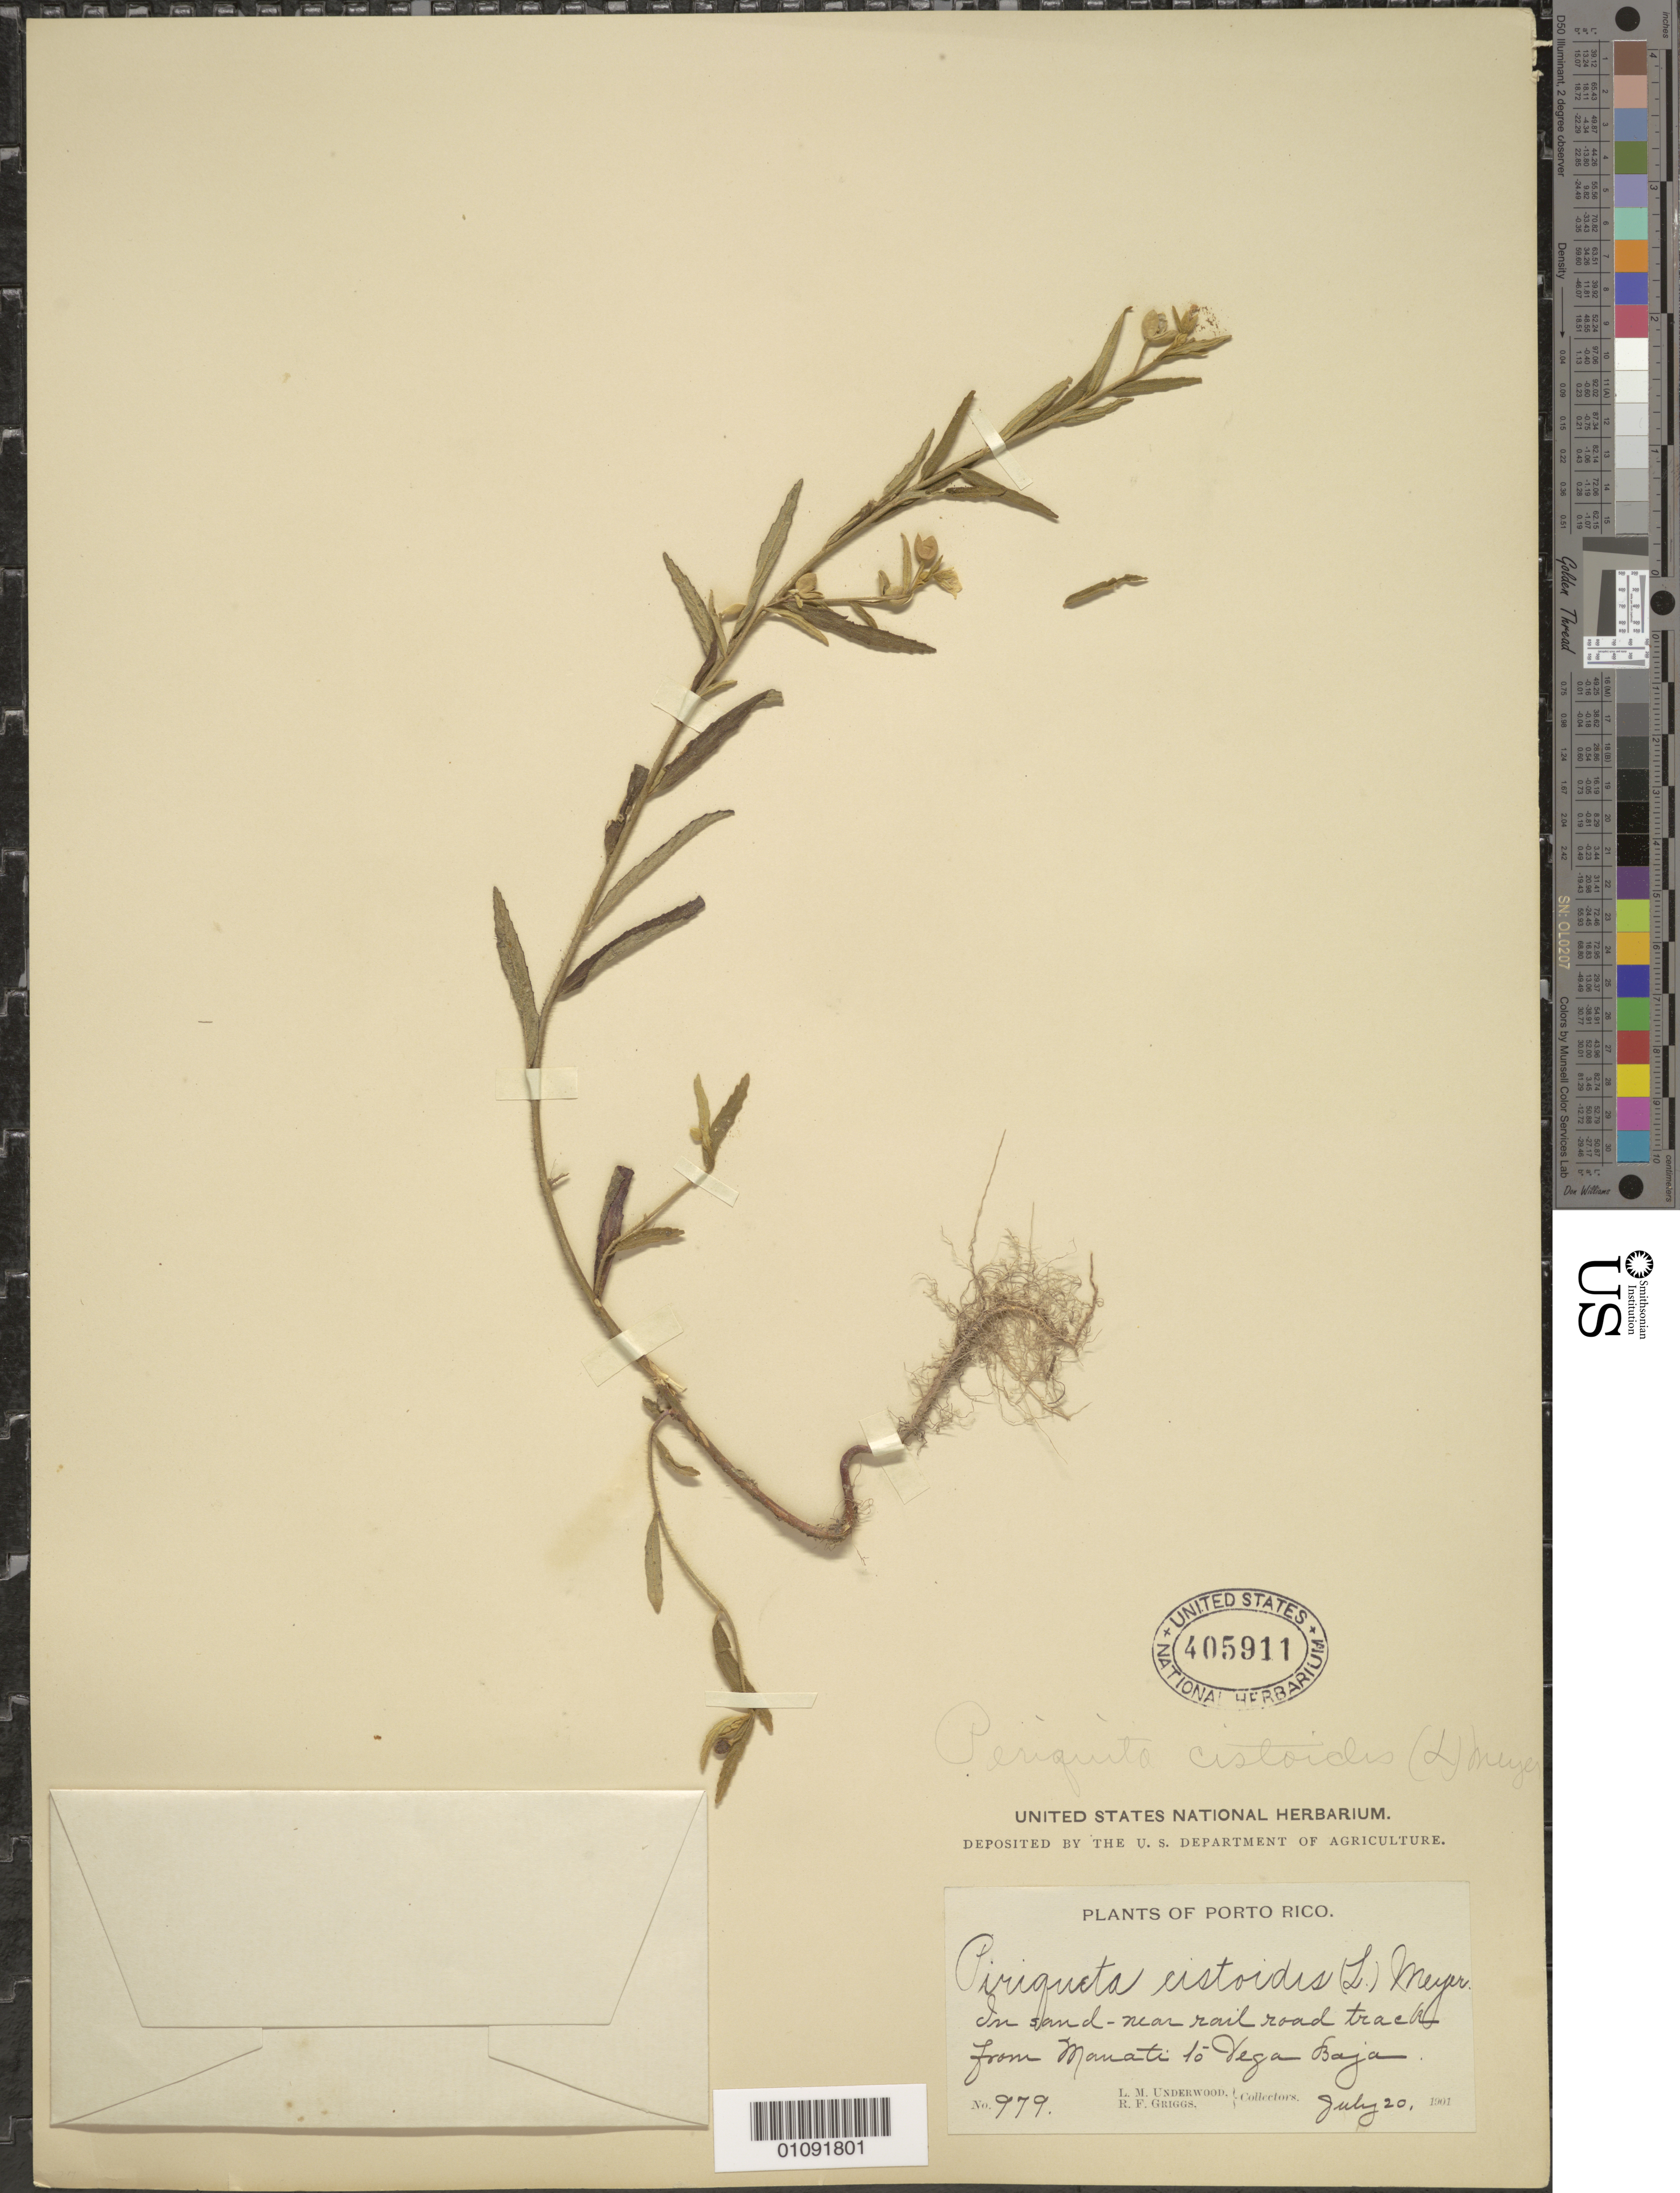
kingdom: Plantae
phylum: Tracheophyta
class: Magnoliopsida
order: Malpighiales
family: Turneraceae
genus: Piriqueta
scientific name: Piriqueta cistoides subsp. cistoides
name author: (L.) Griseb.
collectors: L. M. Underwood & R. F. Griggs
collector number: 979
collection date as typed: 20 Jul 1901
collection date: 1901-07-20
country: Puerto Rico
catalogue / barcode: US 405911